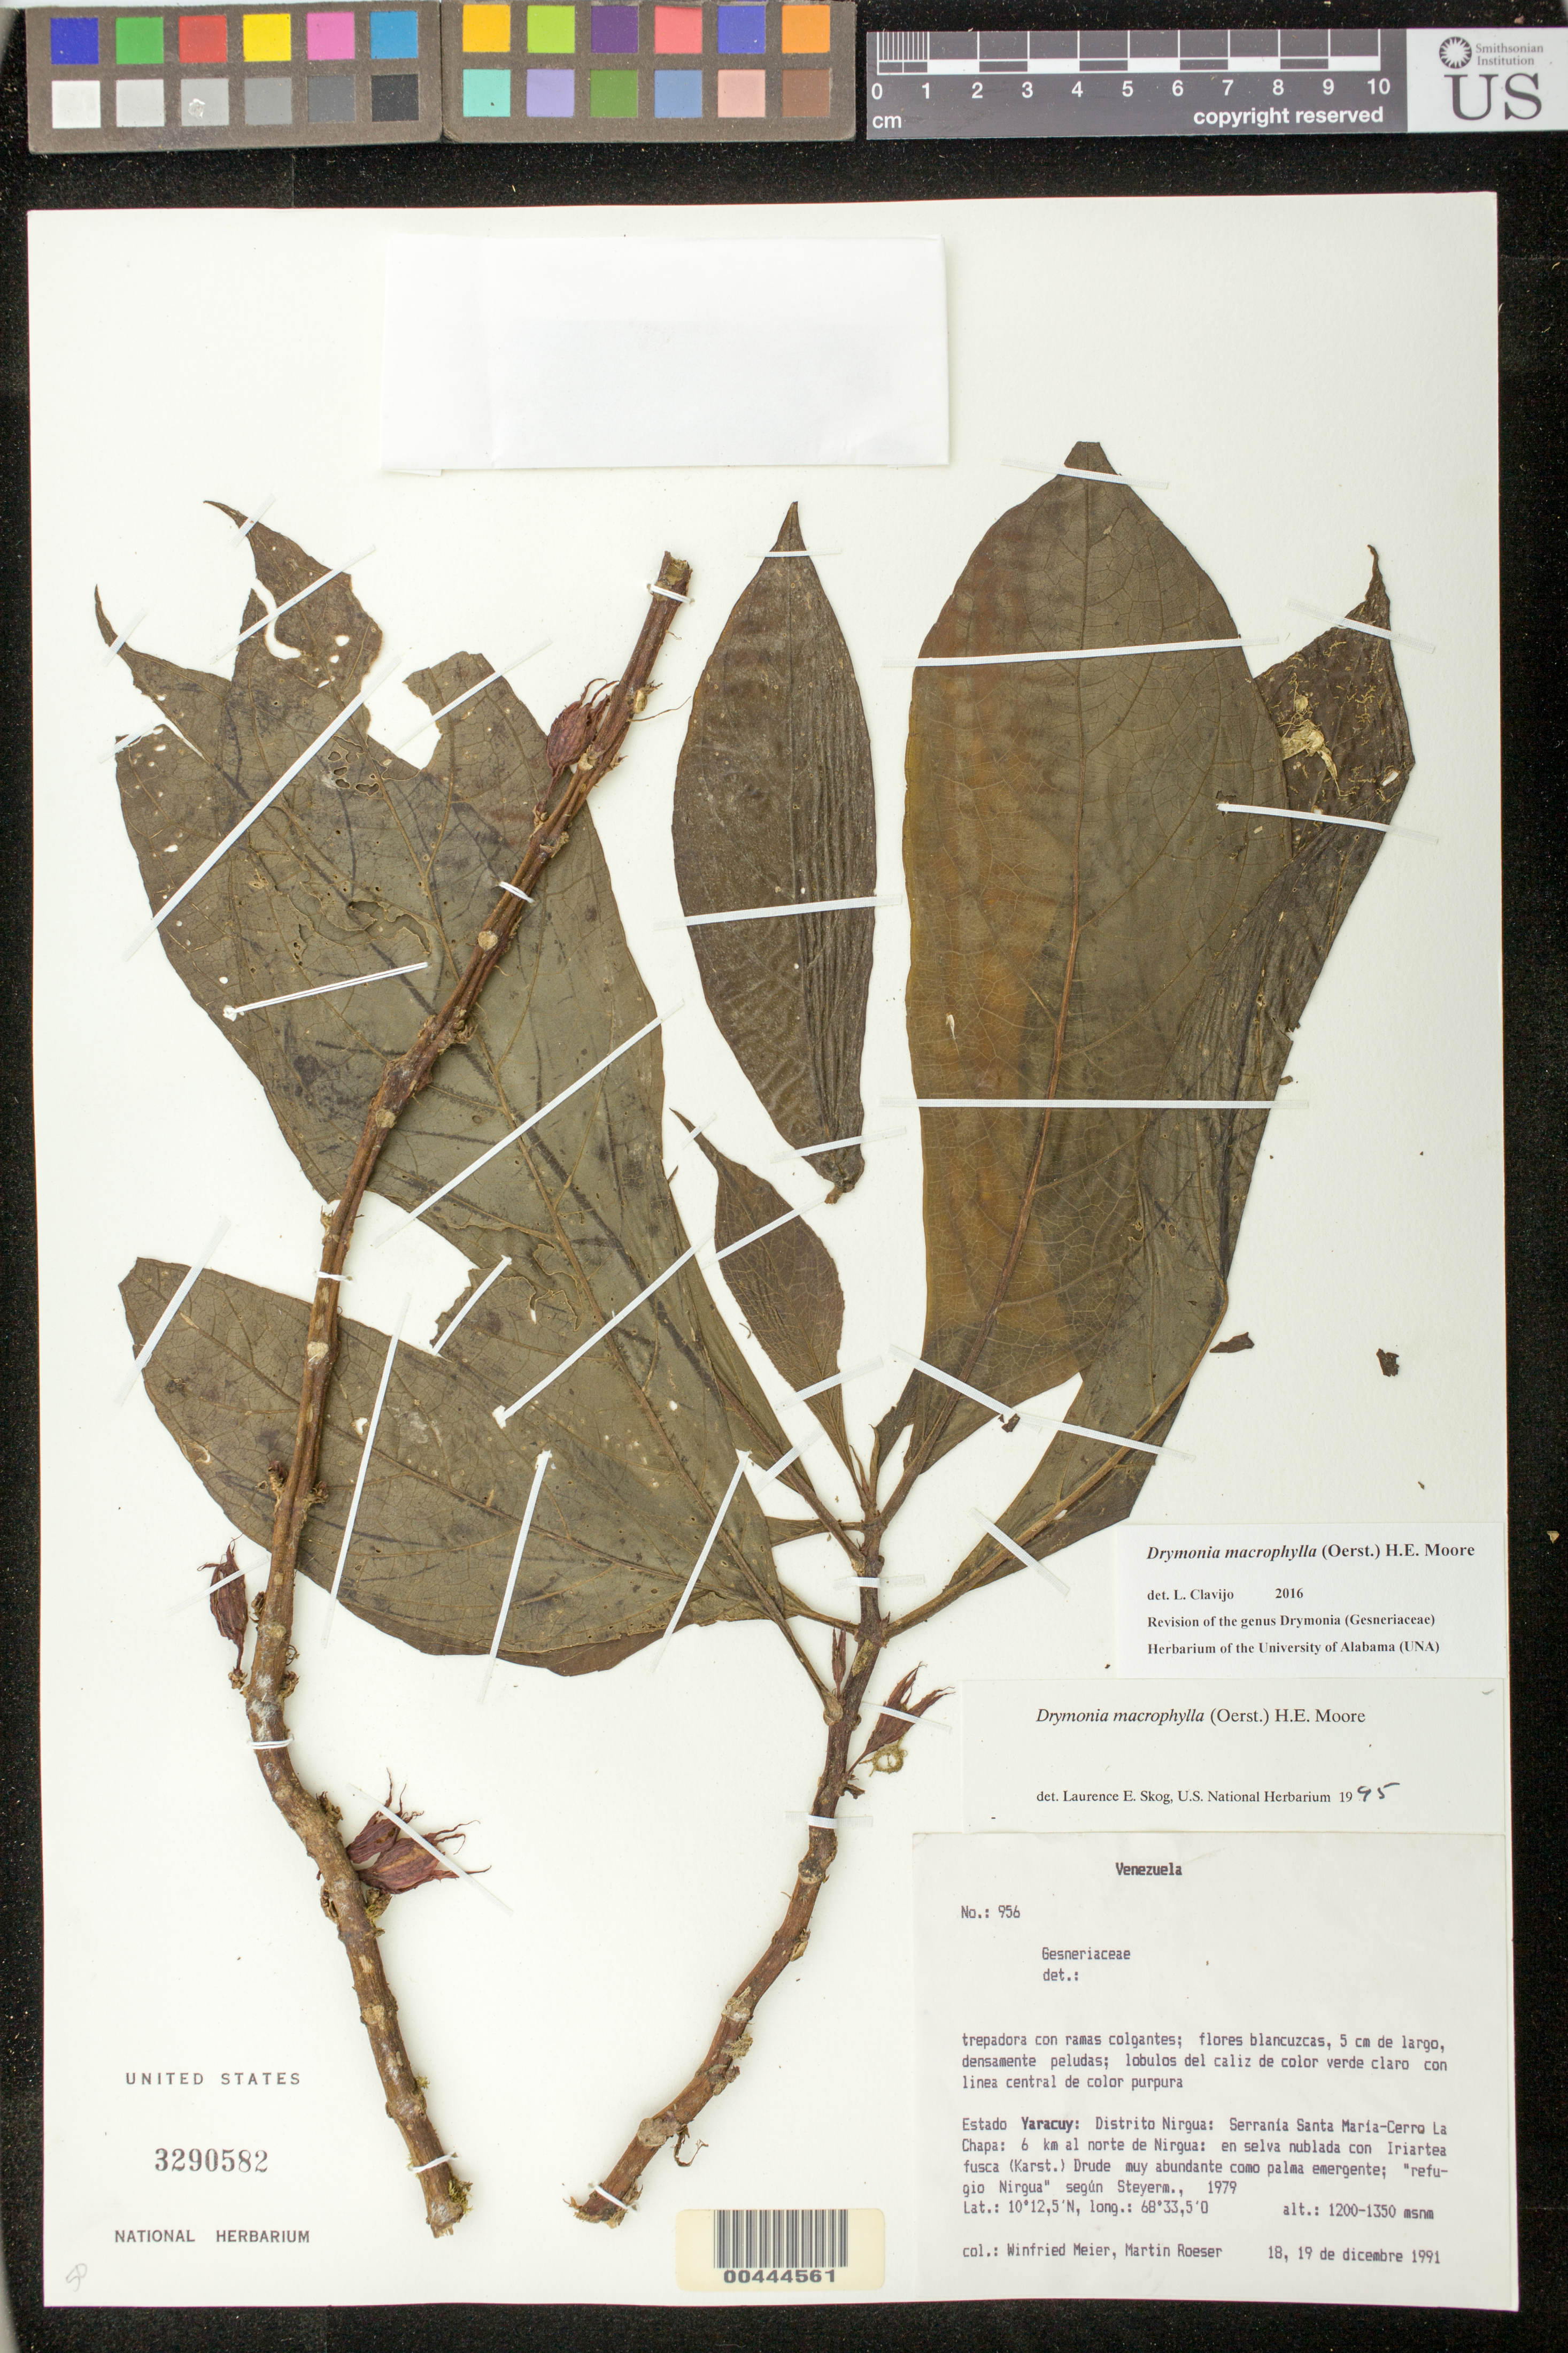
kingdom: Plantae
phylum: Tracheophyta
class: Magnoliopsida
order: Lamiales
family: Gesneriaceae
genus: Drymonia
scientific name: Drymonia macrophylla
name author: (Oerst.) H.E. Moore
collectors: W. Meier & M. Roeser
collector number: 956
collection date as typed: Dec 1991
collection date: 1991-12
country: Venezuela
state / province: Yaracuy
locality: Nirgua, Serrania Santa Maria-Cerro la Chapa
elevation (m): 1200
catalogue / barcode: US 3290582